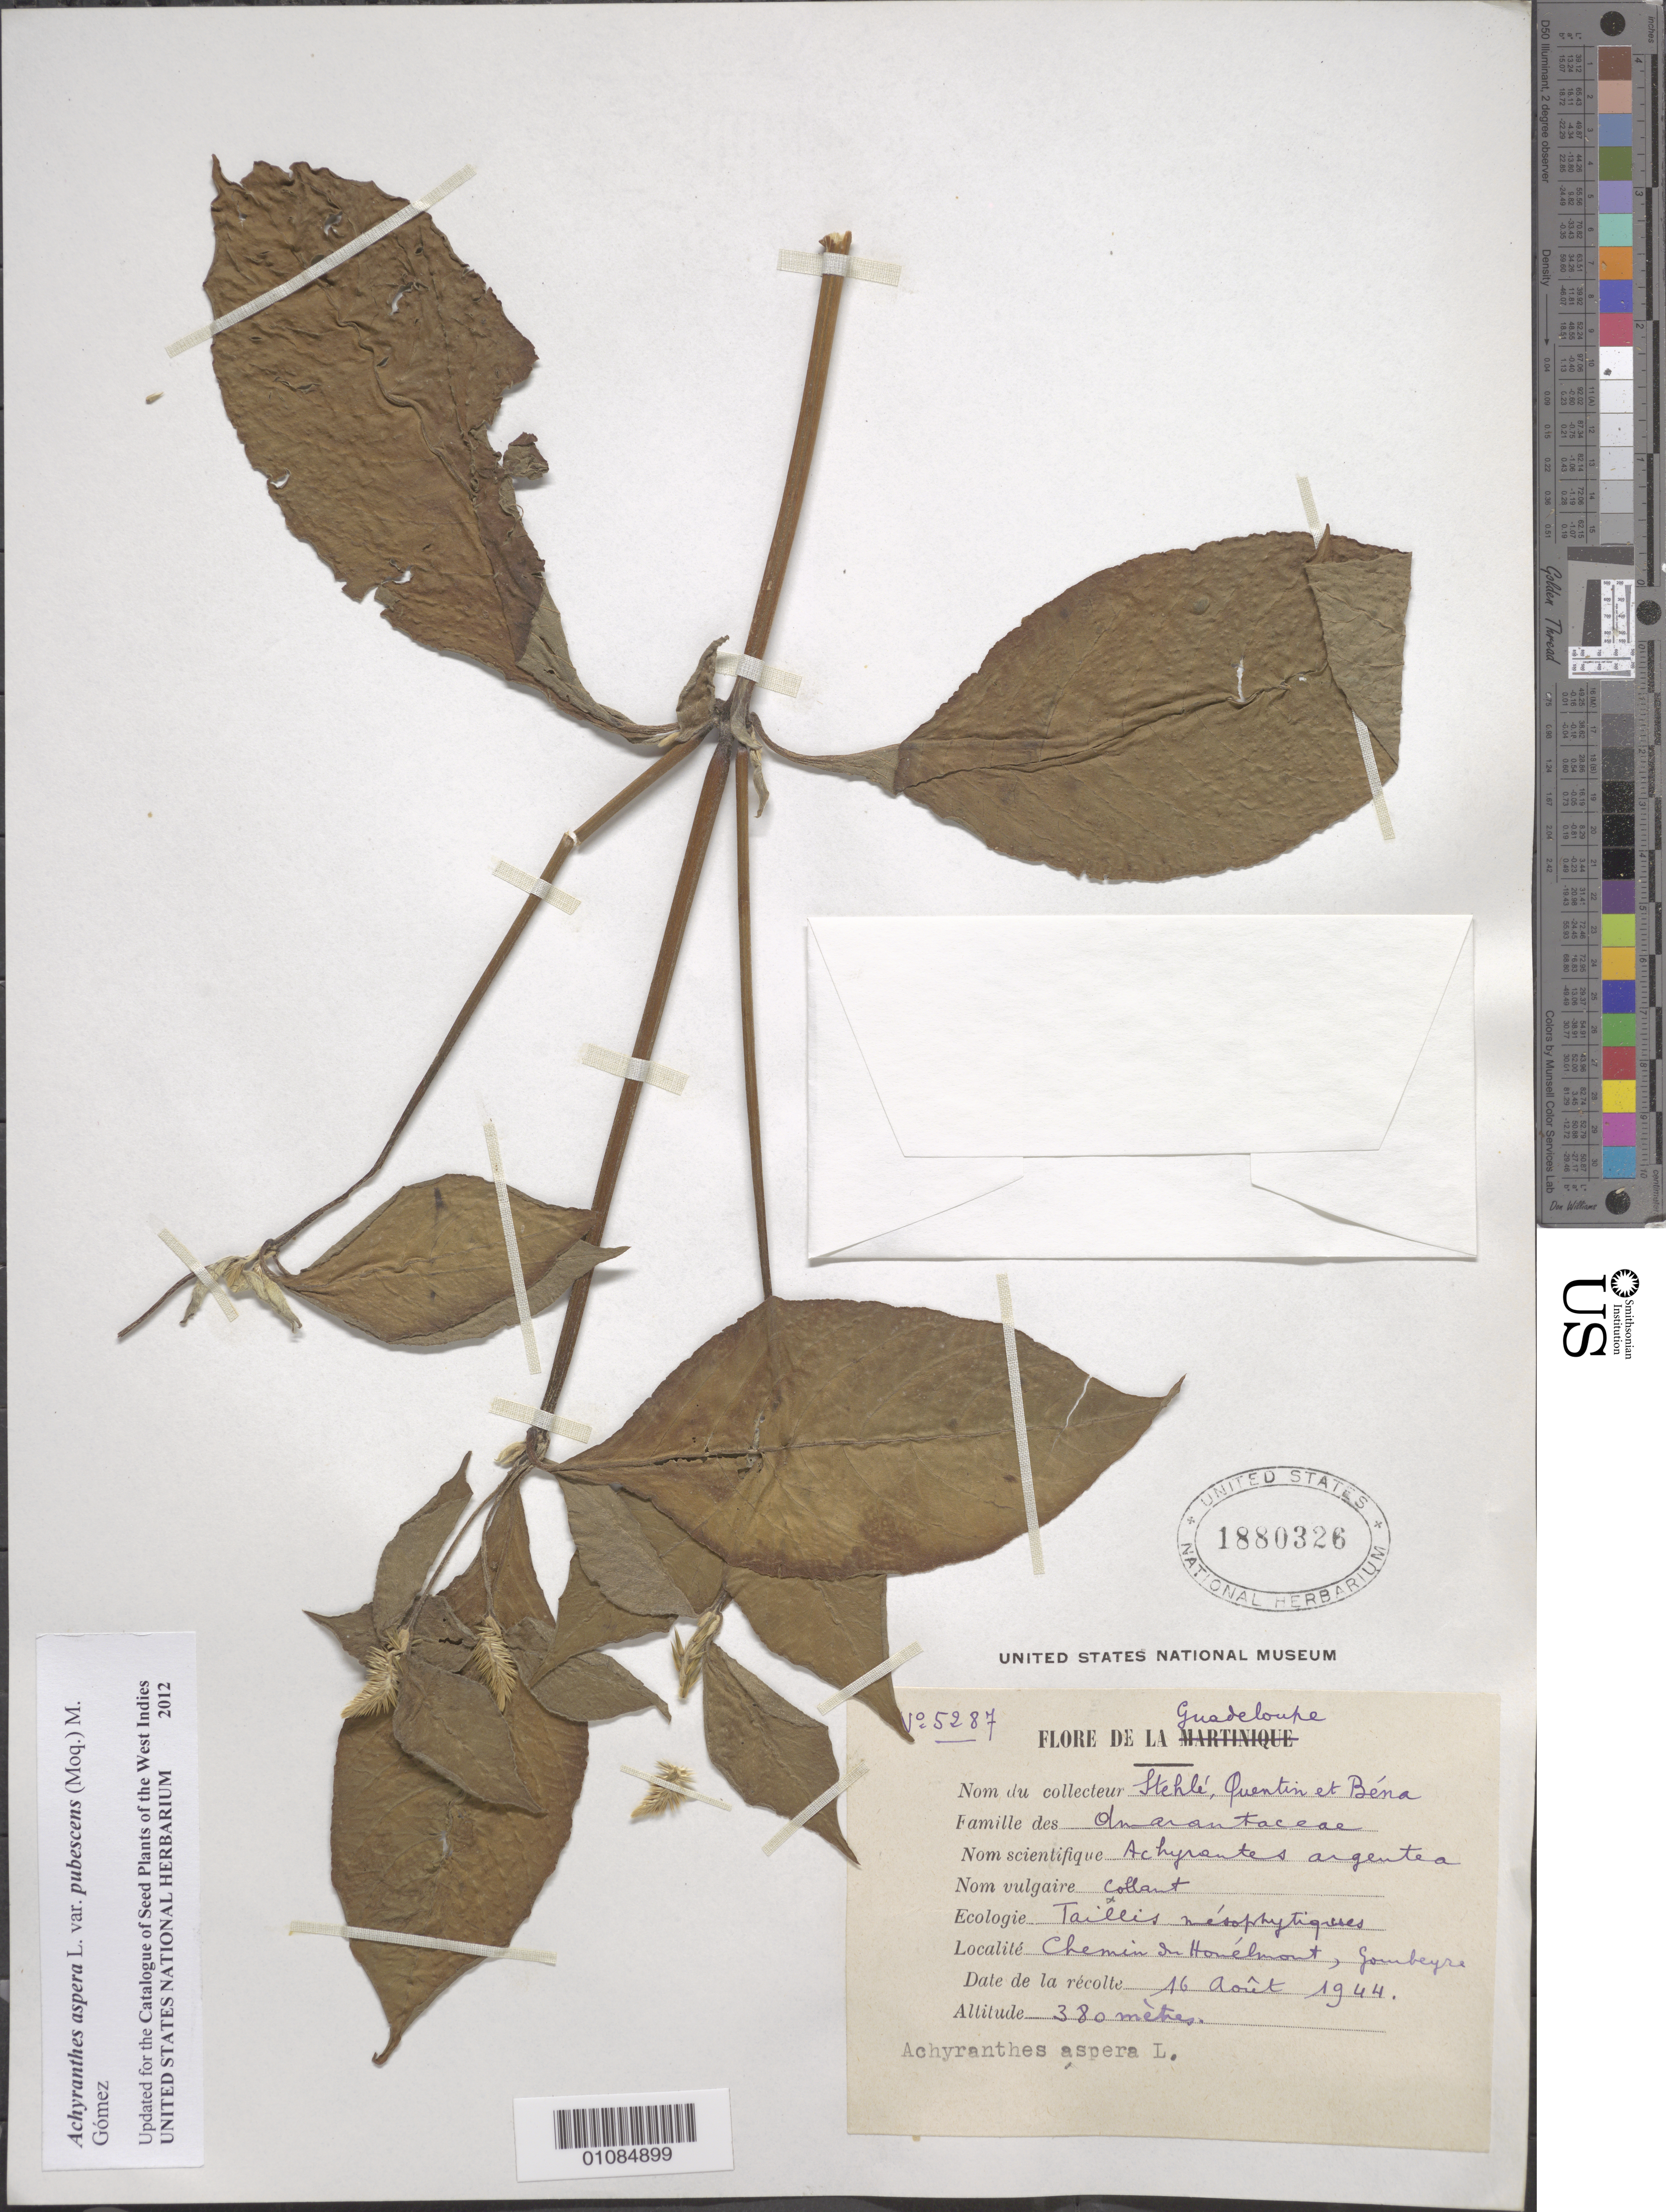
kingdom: Plantae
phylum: Tracheophyta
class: Magnoliopsida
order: Caryophyllales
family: Amaranthaceae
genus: Achyranthes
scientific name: Achyranthes aspera var. pubescens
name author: (Moq.) M. Gómez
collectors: H. Stehlé, R. Quentin & R. Béna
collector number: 5287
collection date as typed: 16 Aug 1944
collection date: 1944-08-16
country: Guadeloupe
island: Basse Terre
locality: Chemin du Houlemont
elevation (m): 380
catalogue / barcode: US 1880326